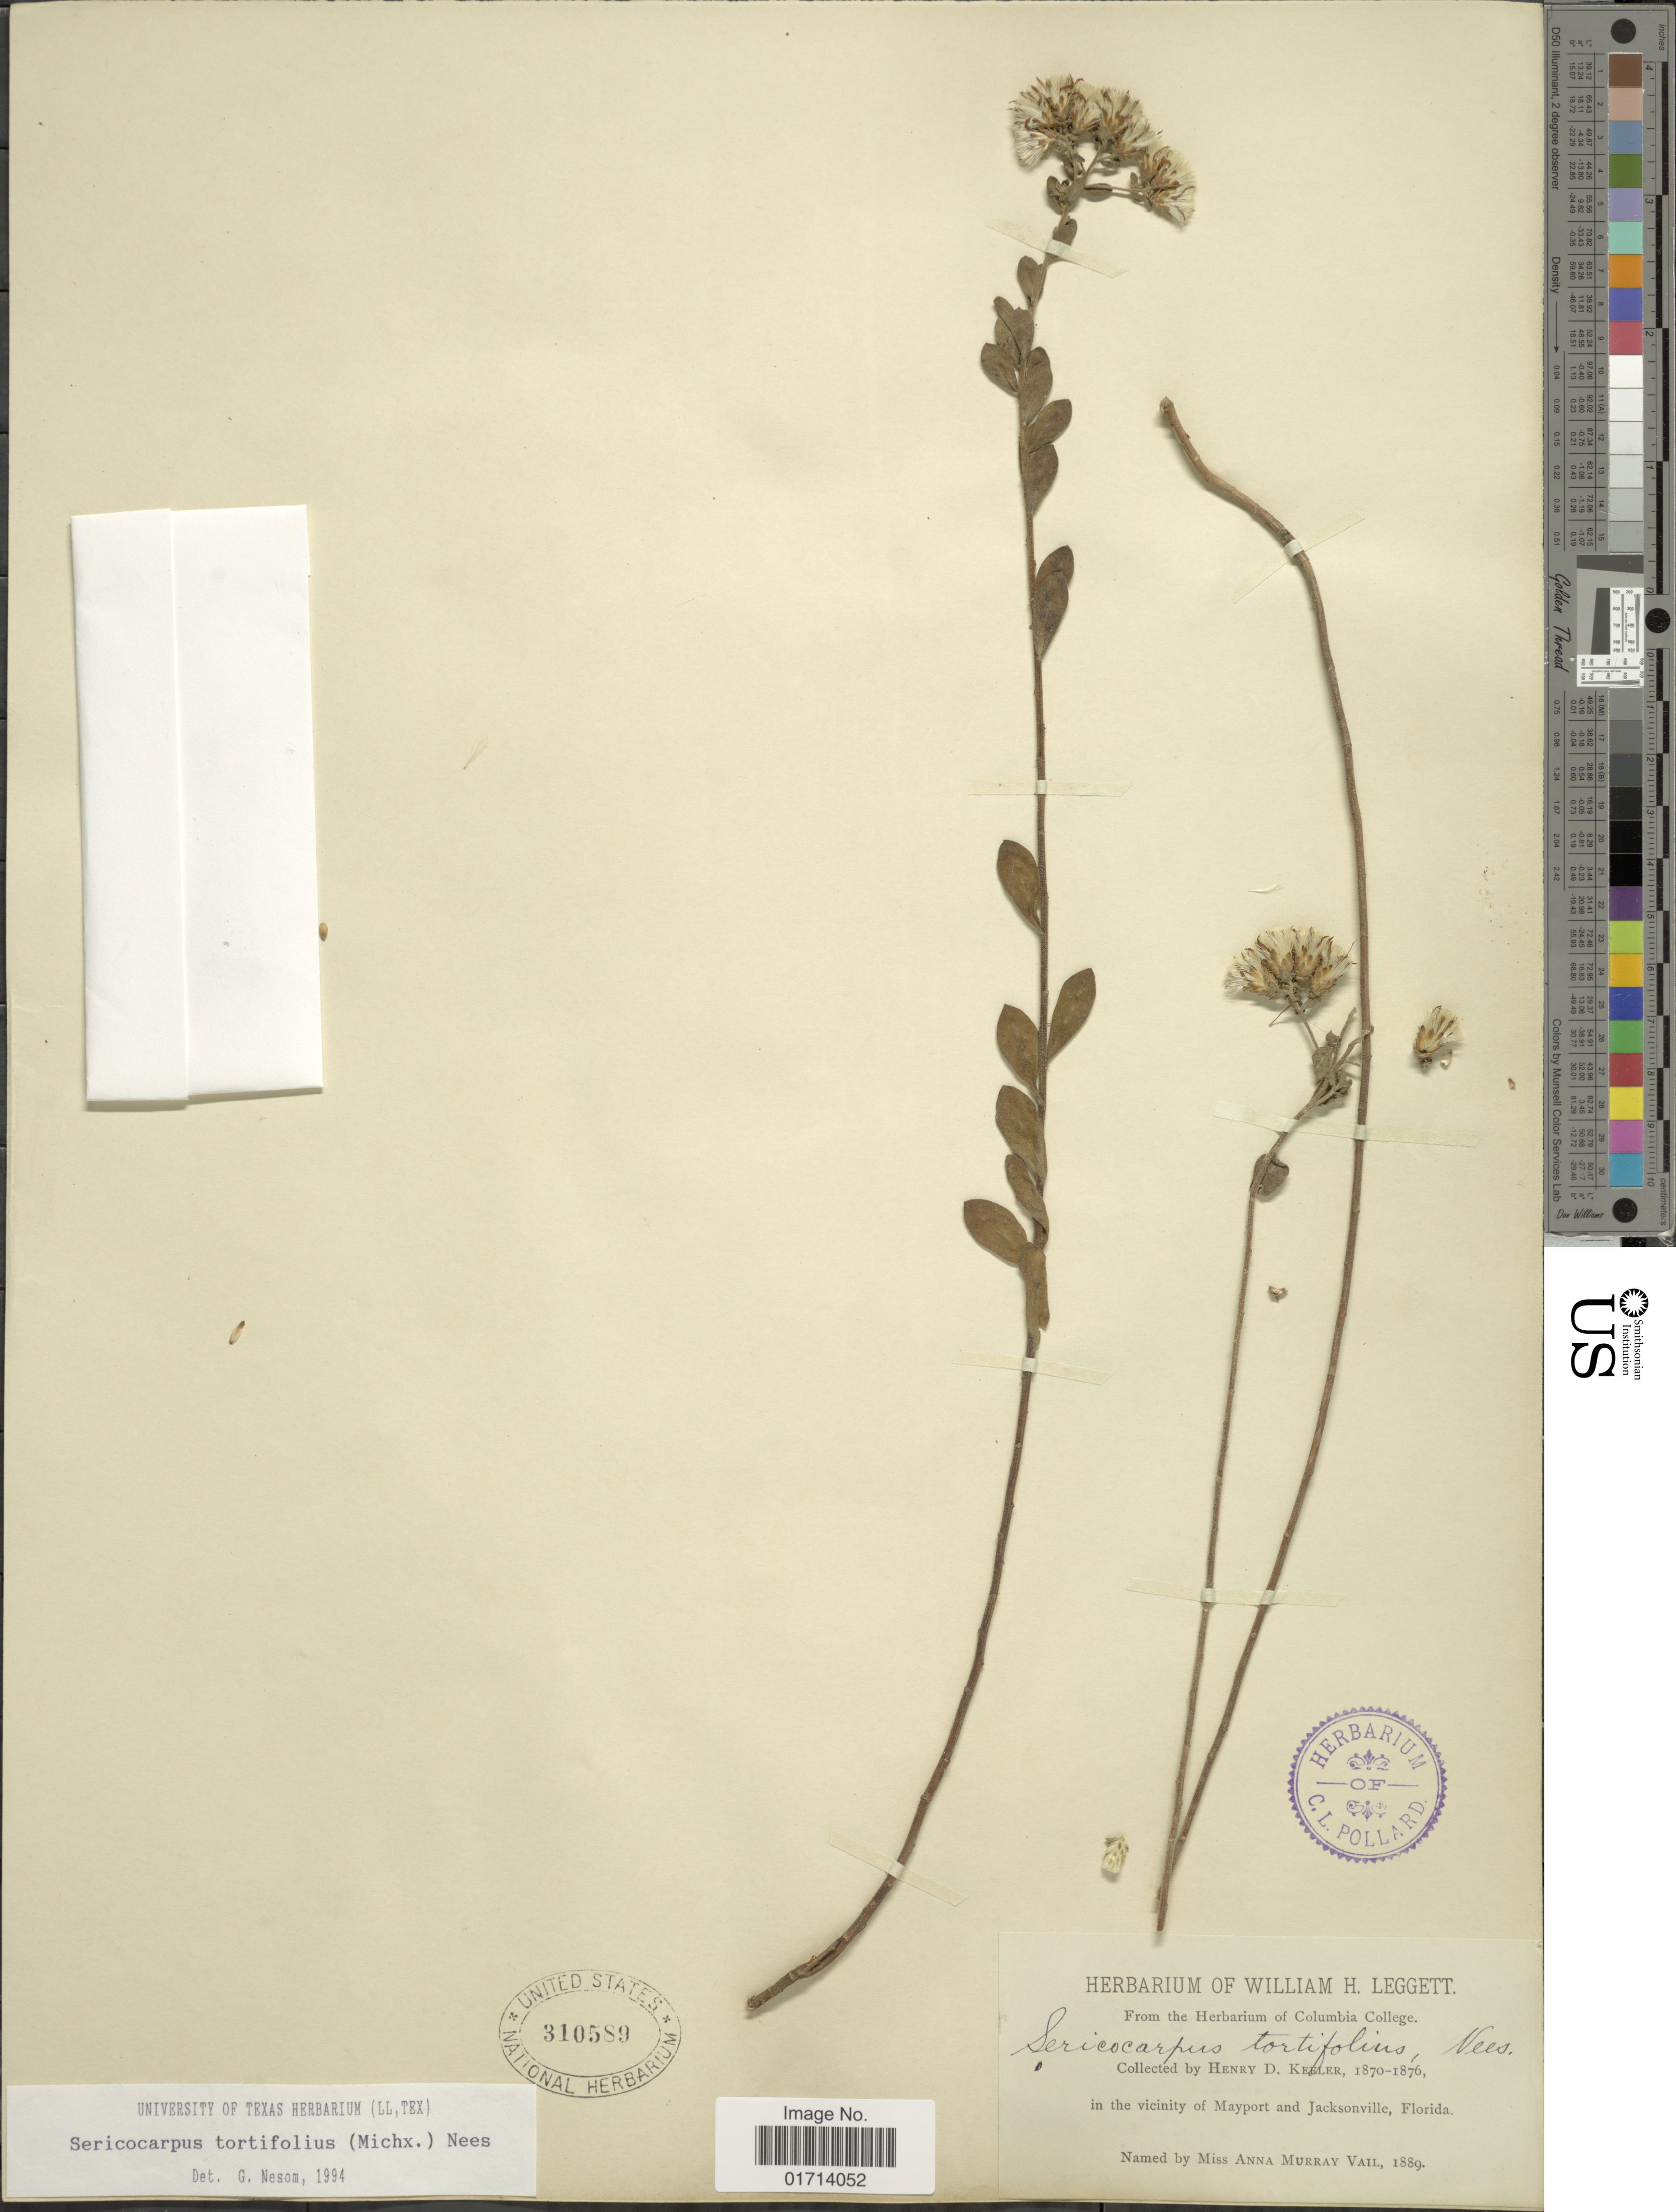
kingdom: Plantae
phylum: Tracheophyta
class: Magnoliopsida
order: Asterales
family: Asteraceae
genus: Sericocarpus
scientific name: Sericocarpus tortifolius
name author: (Michx.) Nees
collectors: H. Keeler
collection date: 1870/1876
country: United States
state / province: Florida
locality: In the vicinity of Mayport and Jacksonville, Florida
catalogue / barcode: US 310589